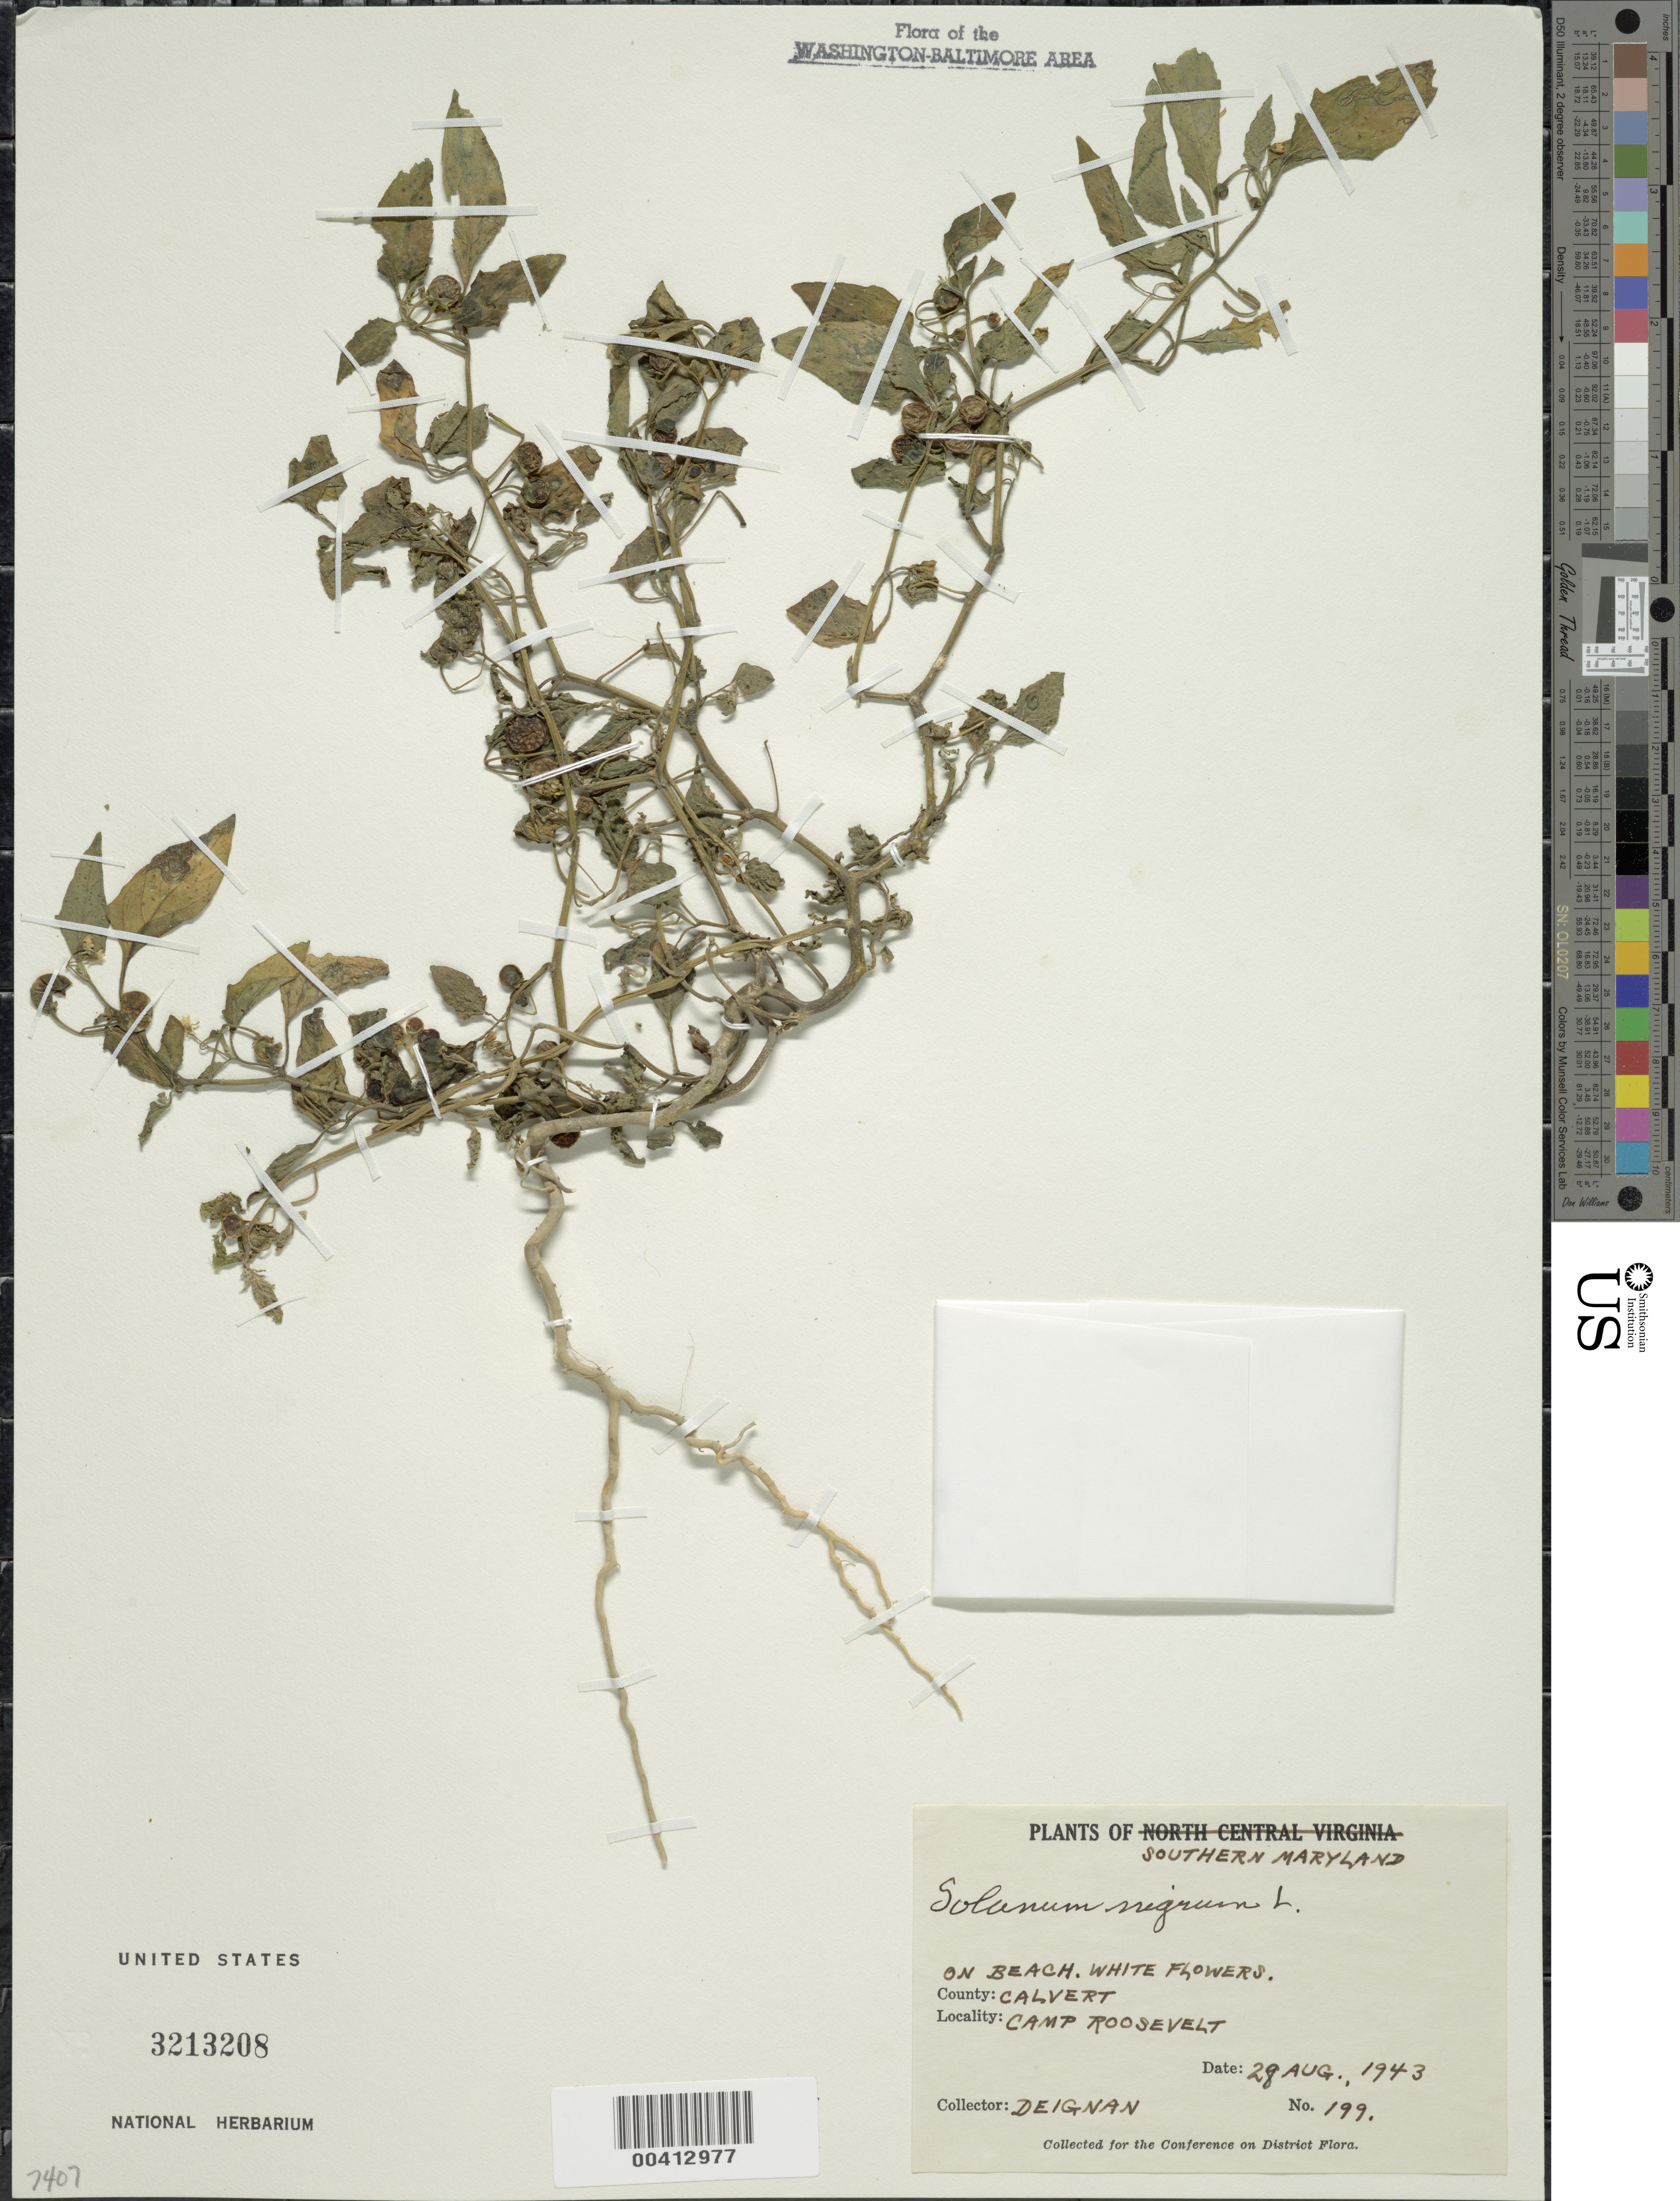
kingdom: Plantae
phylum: Tracheophyta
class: Magnoliopsida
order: Solanales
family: Solanaceae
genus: Solanum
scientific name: Solanum emulans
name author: Raf.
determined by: Knapp, S. D.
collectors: H. Deignan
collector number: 199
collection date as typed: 28 Aug 1943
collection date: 1943-08-28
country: United States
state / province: Maryland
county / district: Calvert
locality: Camp Roosevelt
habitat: On beach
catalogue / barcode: US 3213208